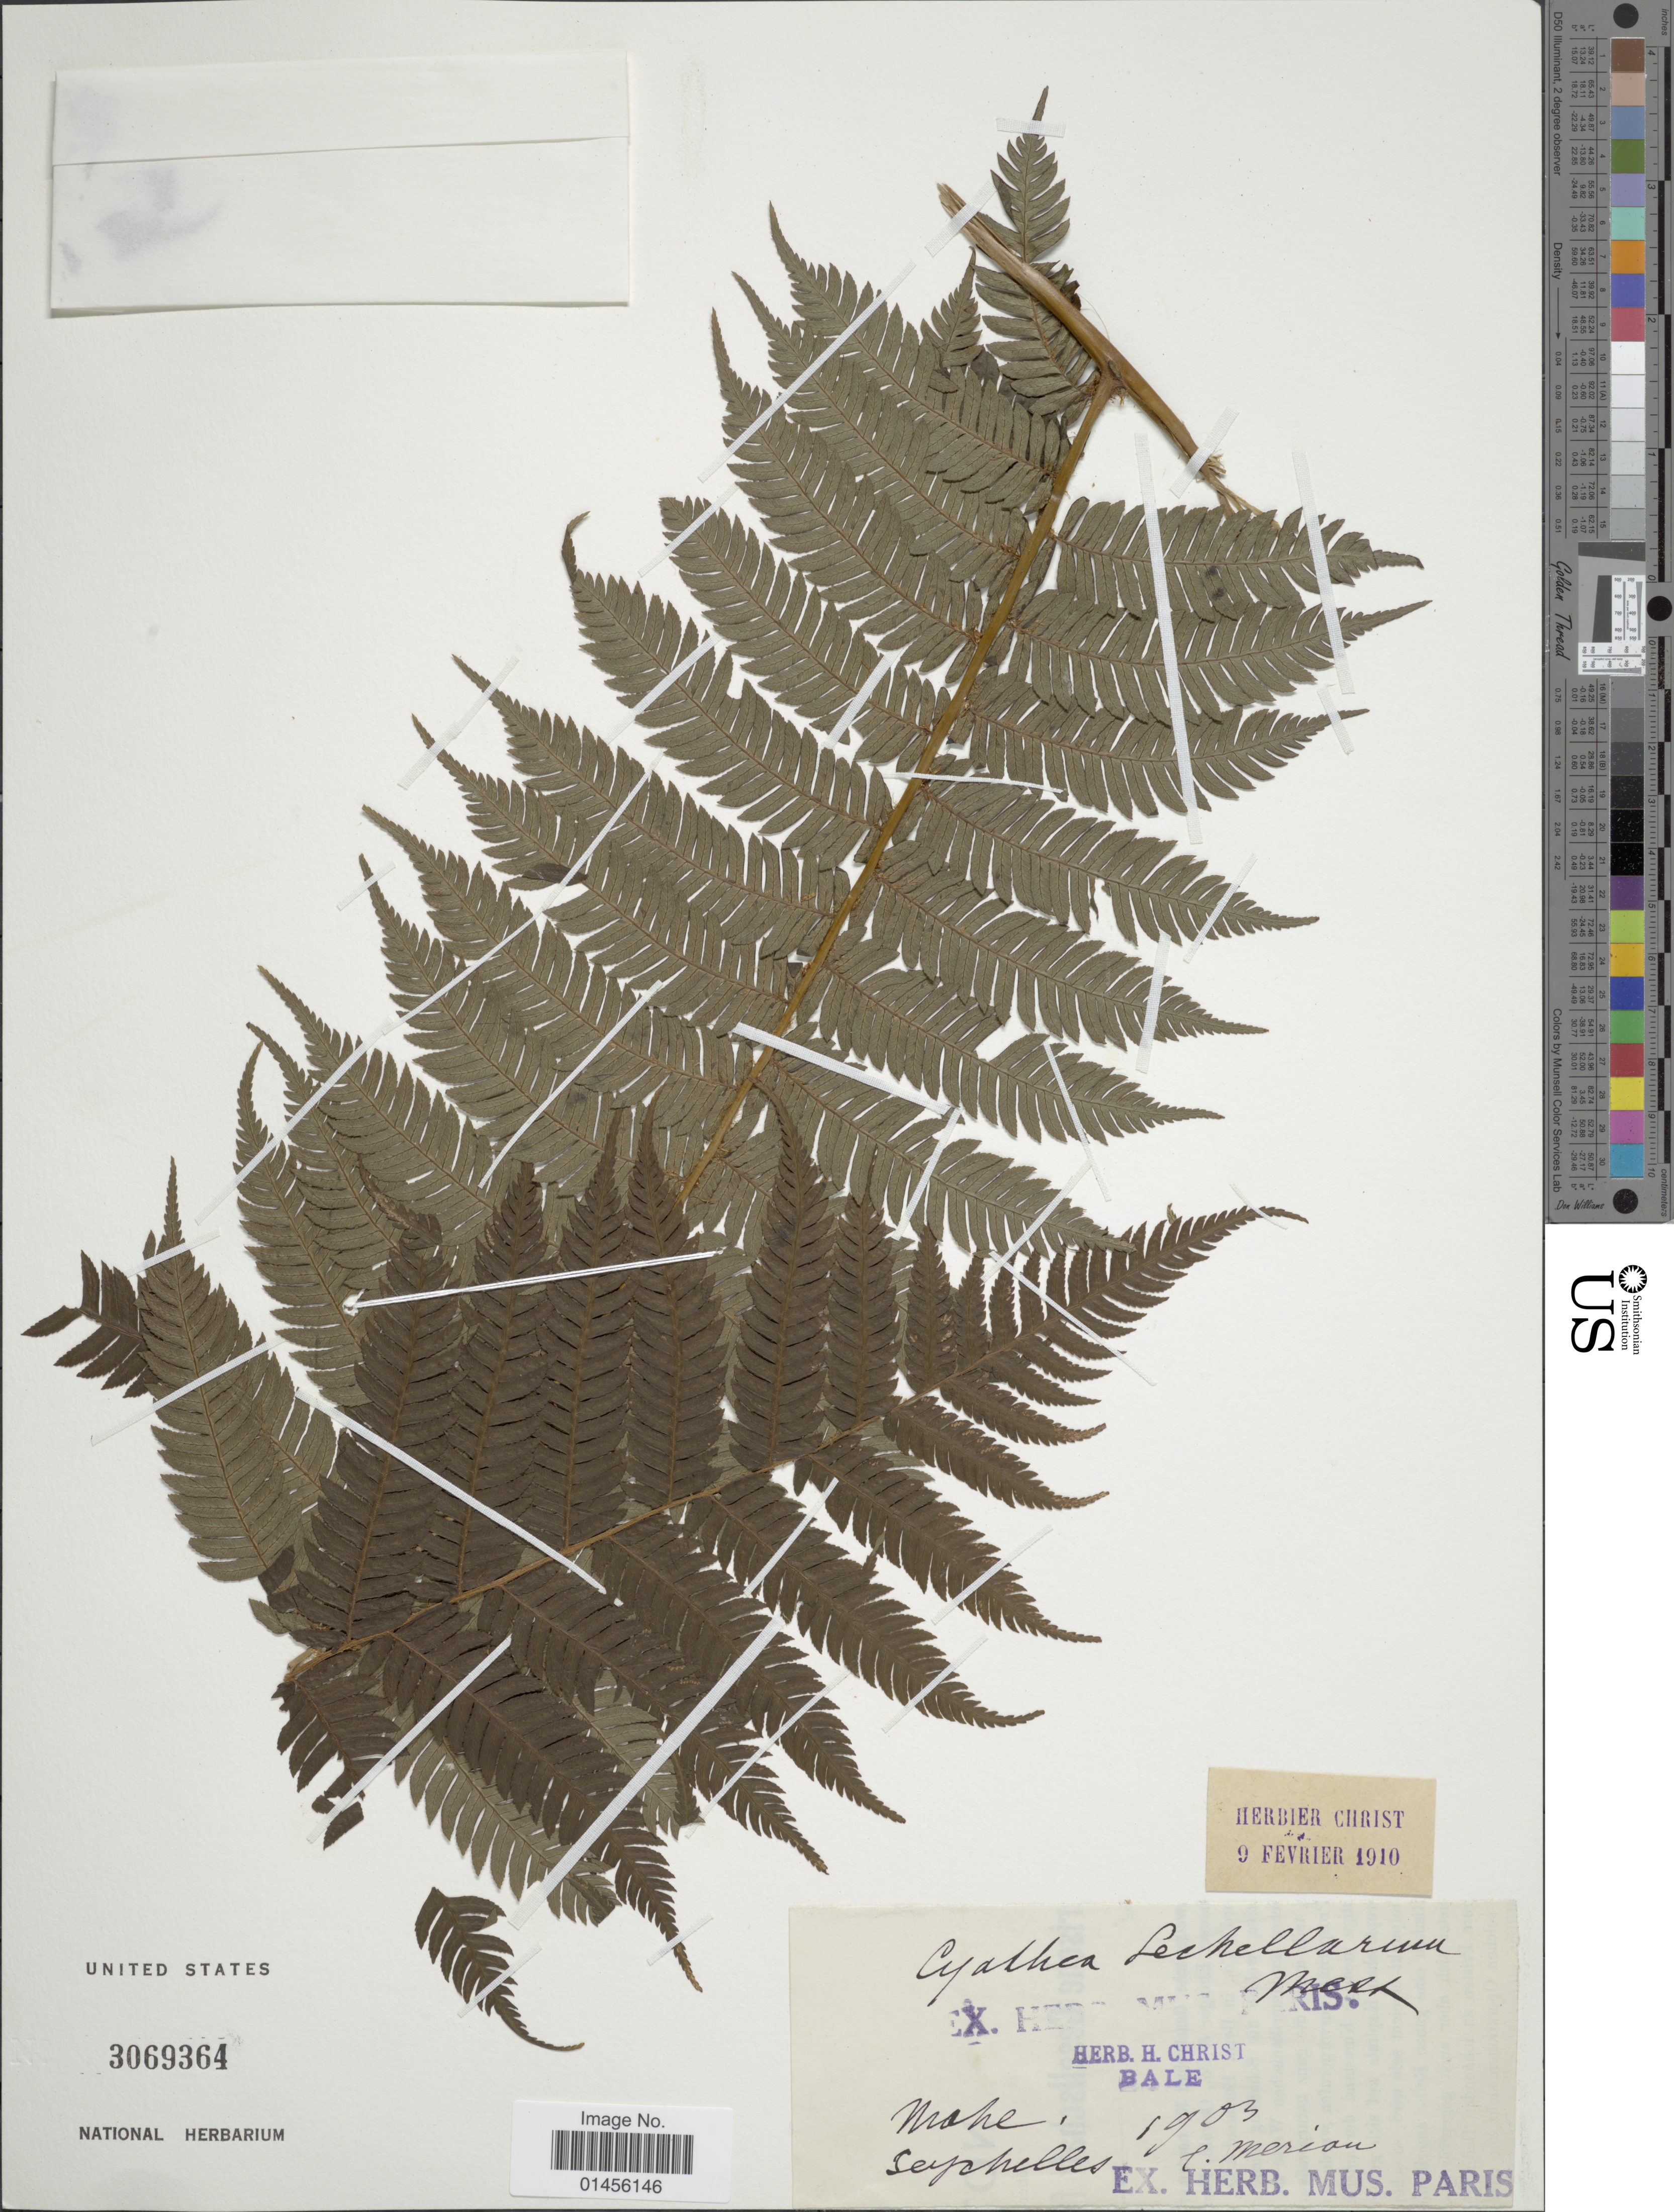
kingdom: Plantae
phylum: Tracheophyta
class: Polypodiopsida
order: Cyatheales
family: Cyatheaceae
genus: Alsophila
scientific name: Alsophila sechellarum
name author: (Mett.) R.M. Tryon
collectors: ex herb. Mus. Paris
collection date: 1903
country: Seychelles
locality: Mohe [interpreted]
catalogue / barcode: US 3069364